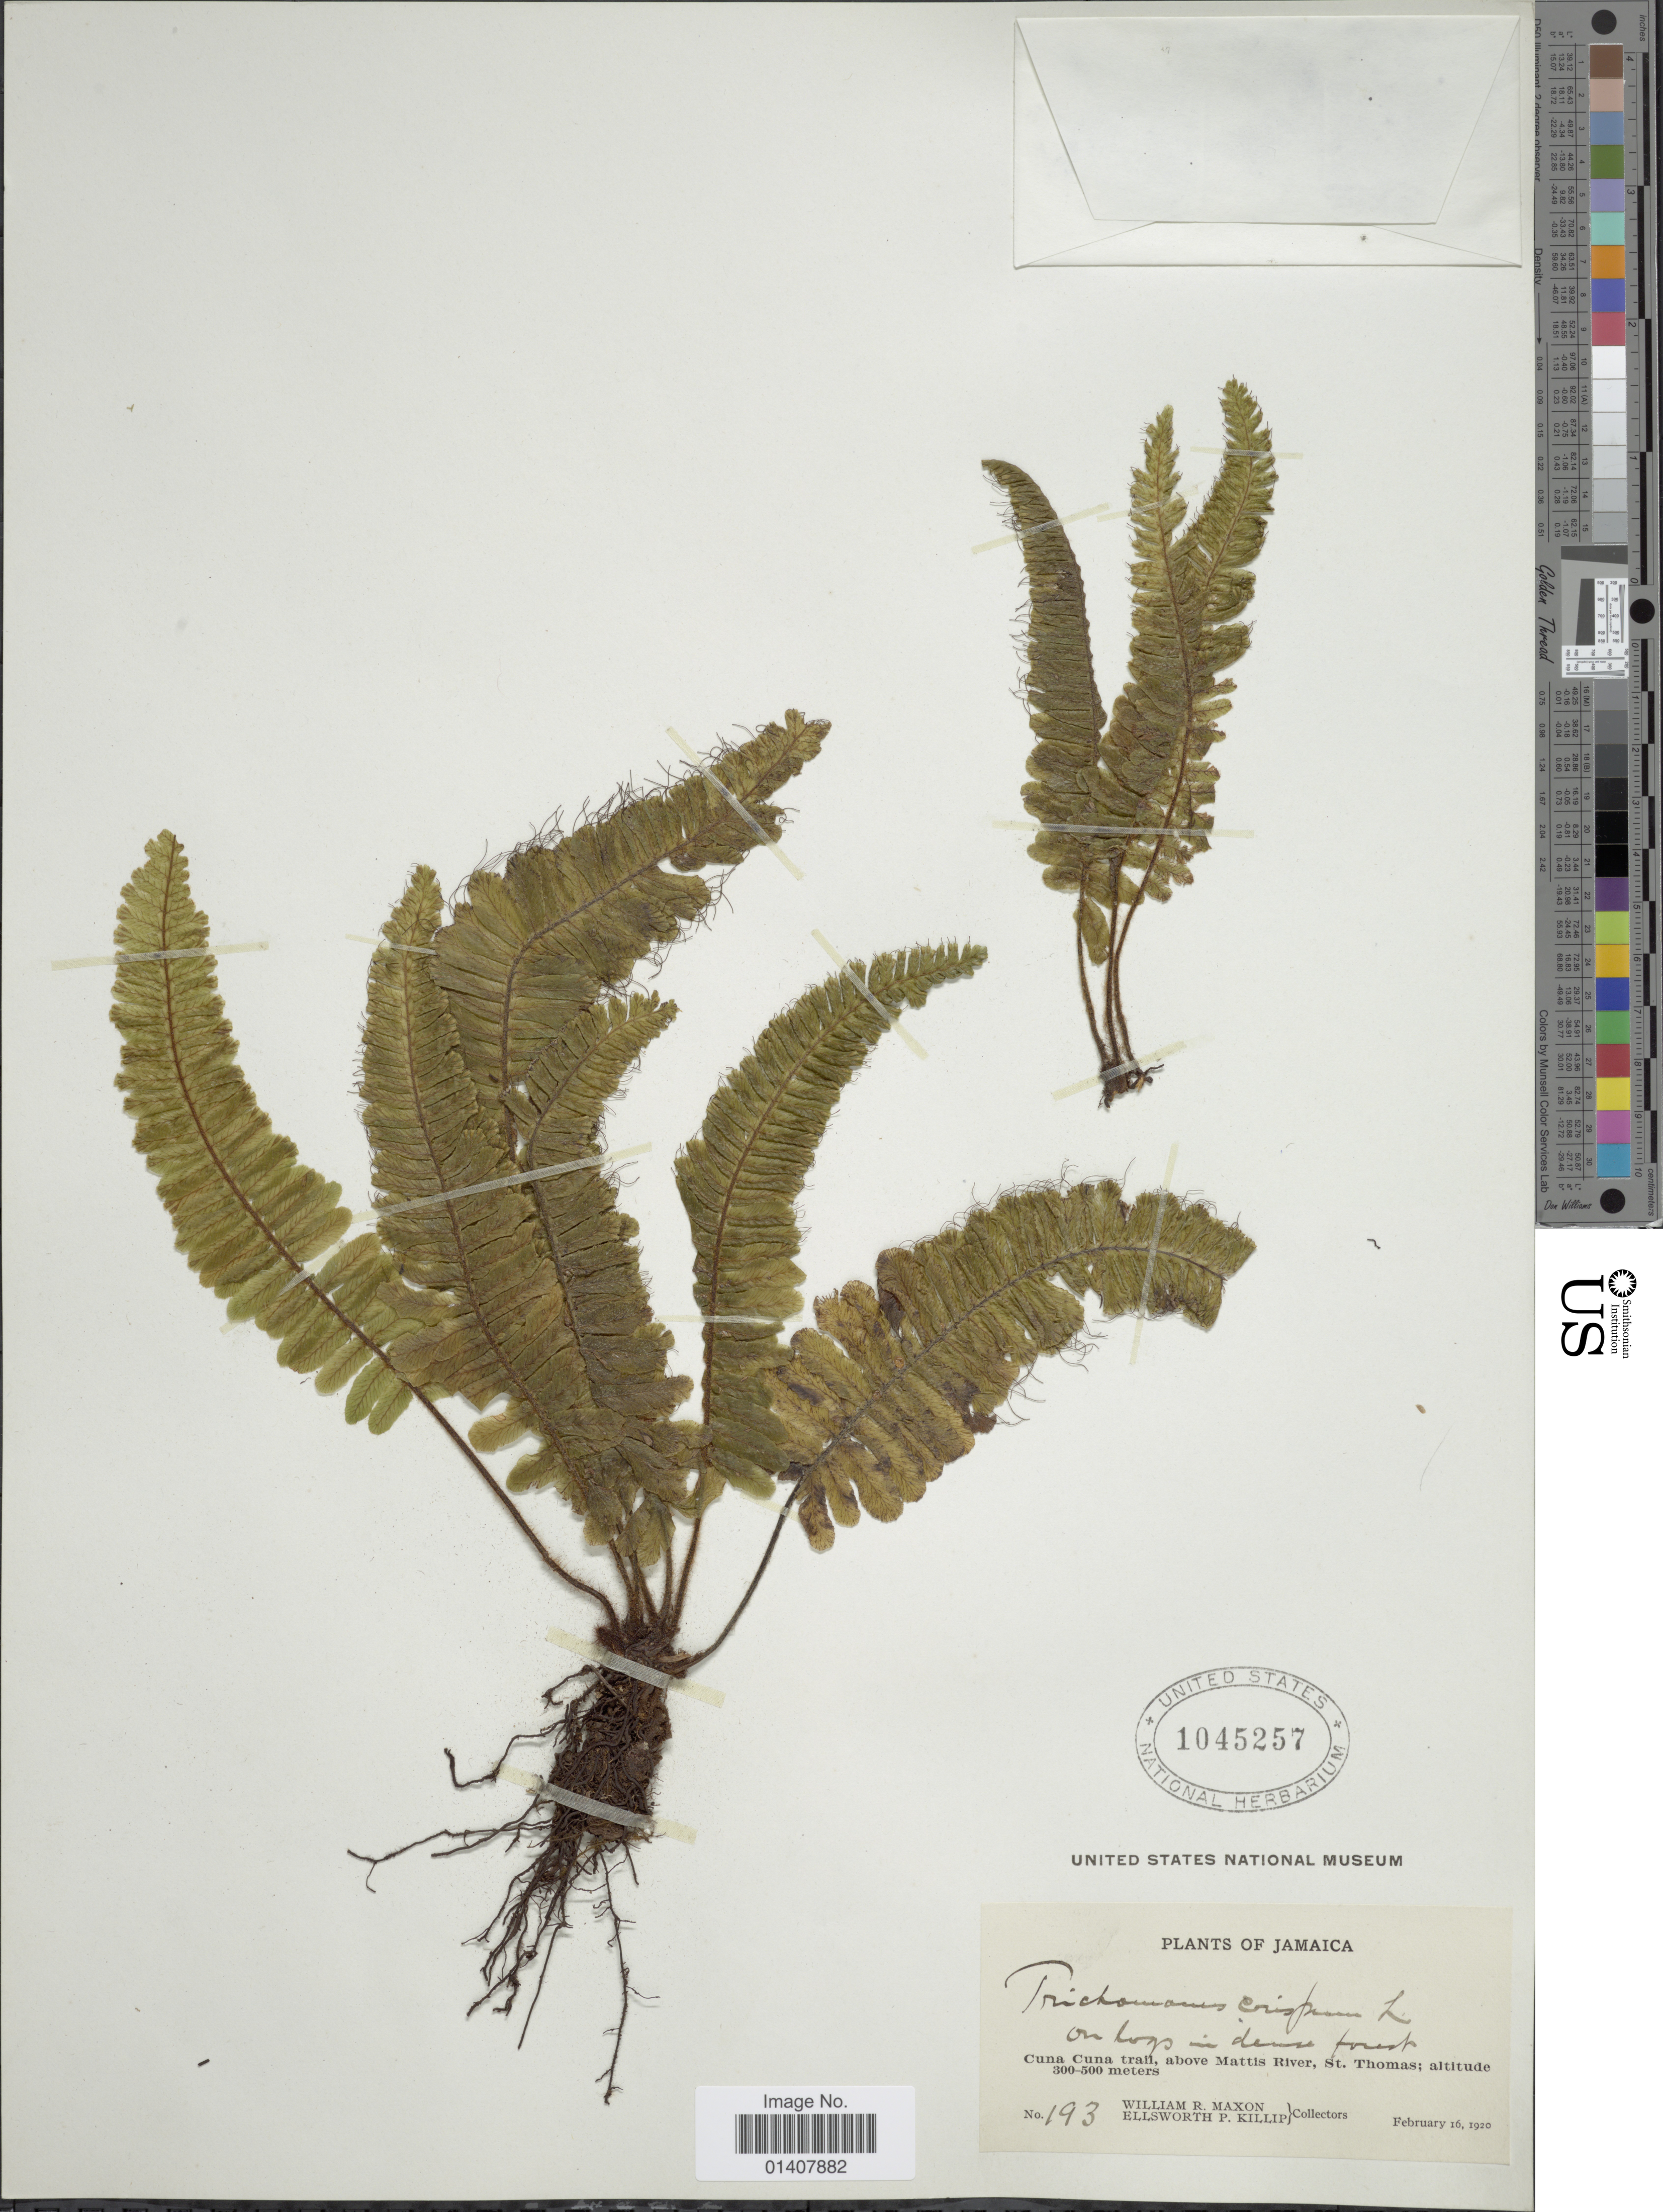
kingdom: Plantae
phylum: Tracheophyta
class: Polypodiopsida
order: Hymenophyllales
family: Hymenophyllaceae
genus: Trichomanes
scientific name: Trichomanes crispum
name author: L.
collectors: W. R. Maxon & E. P. Killip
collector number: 193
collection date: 1920-02-16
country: Jamaica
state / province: Saint Thomas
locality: Cuna Cuna trail, above Mattis River, St. Thomas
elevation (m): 300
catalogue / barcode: US 1045257